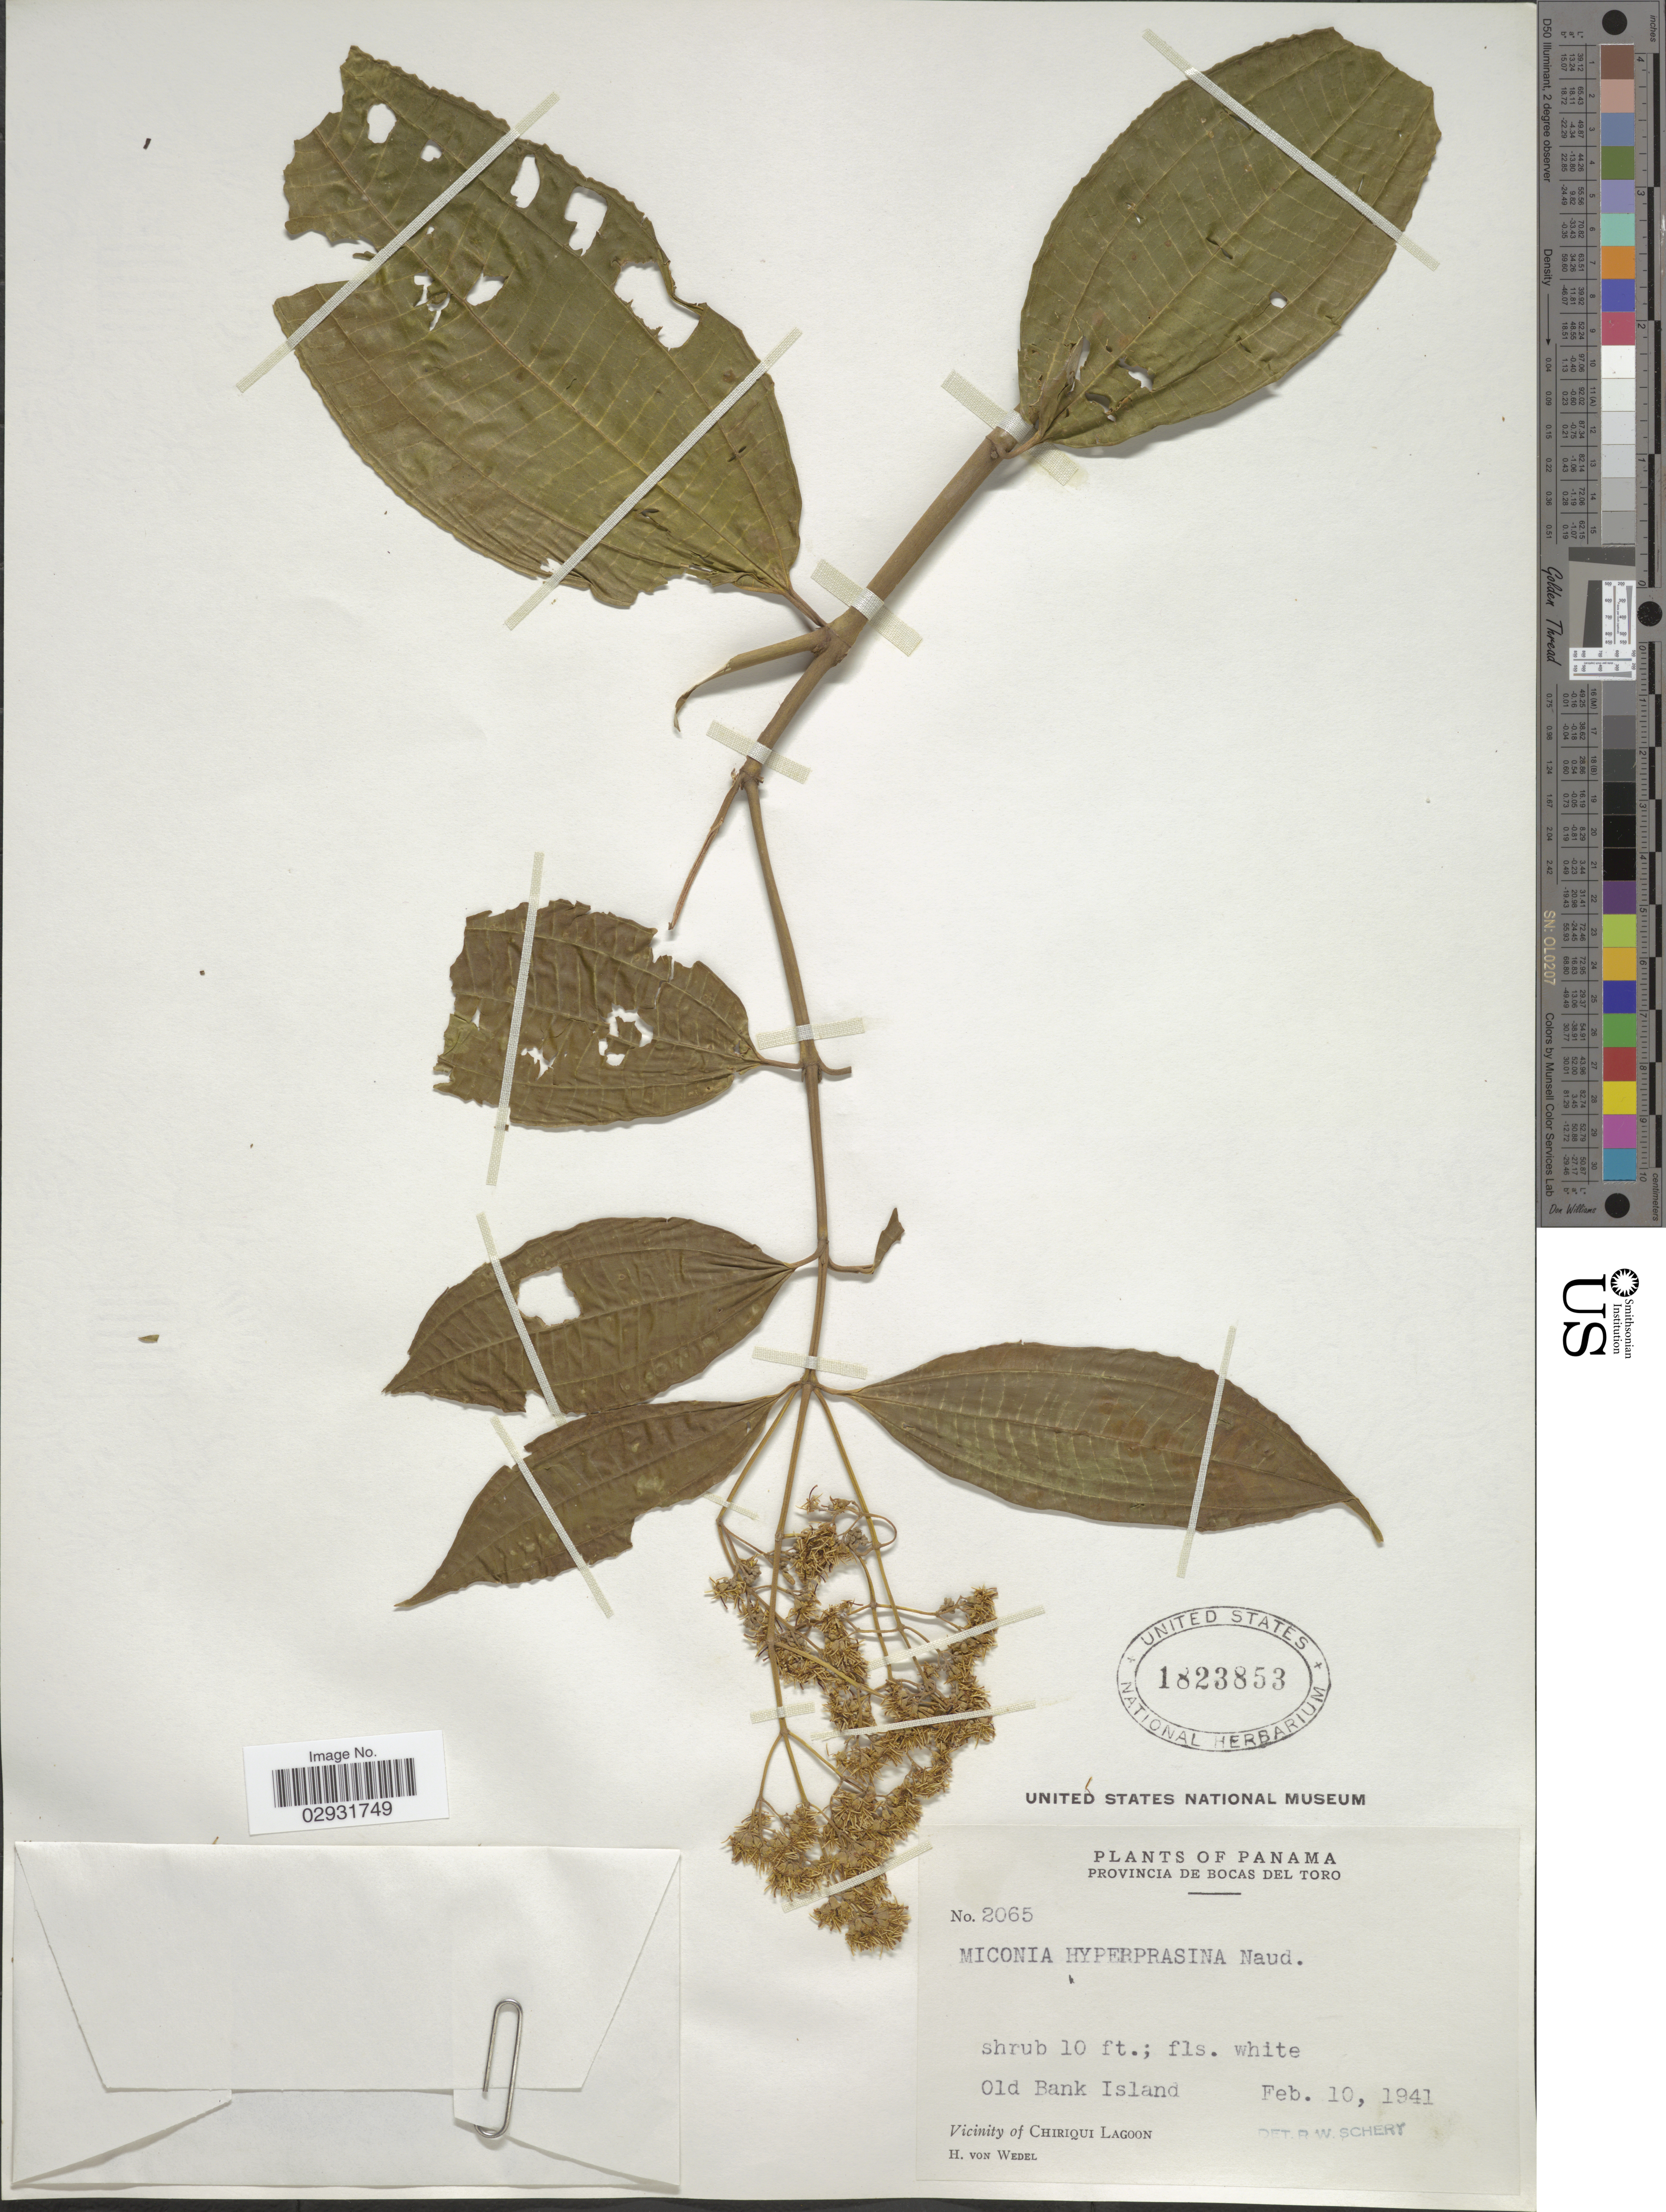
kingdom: Plantae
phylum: Tracheophyta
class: Magnoliopsida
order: Myrtales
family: Melastomataceae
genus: Miconia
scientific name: Miconia affinis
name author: DC.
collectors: H. von Wedel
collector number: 2065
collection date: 1941-02-10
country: Panama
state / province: Bocas del Toro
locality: Provincia de Bocas del Toro. Old Bank Island. Vicinity of Chiriqui Lagoon.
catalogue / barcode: US 1823853